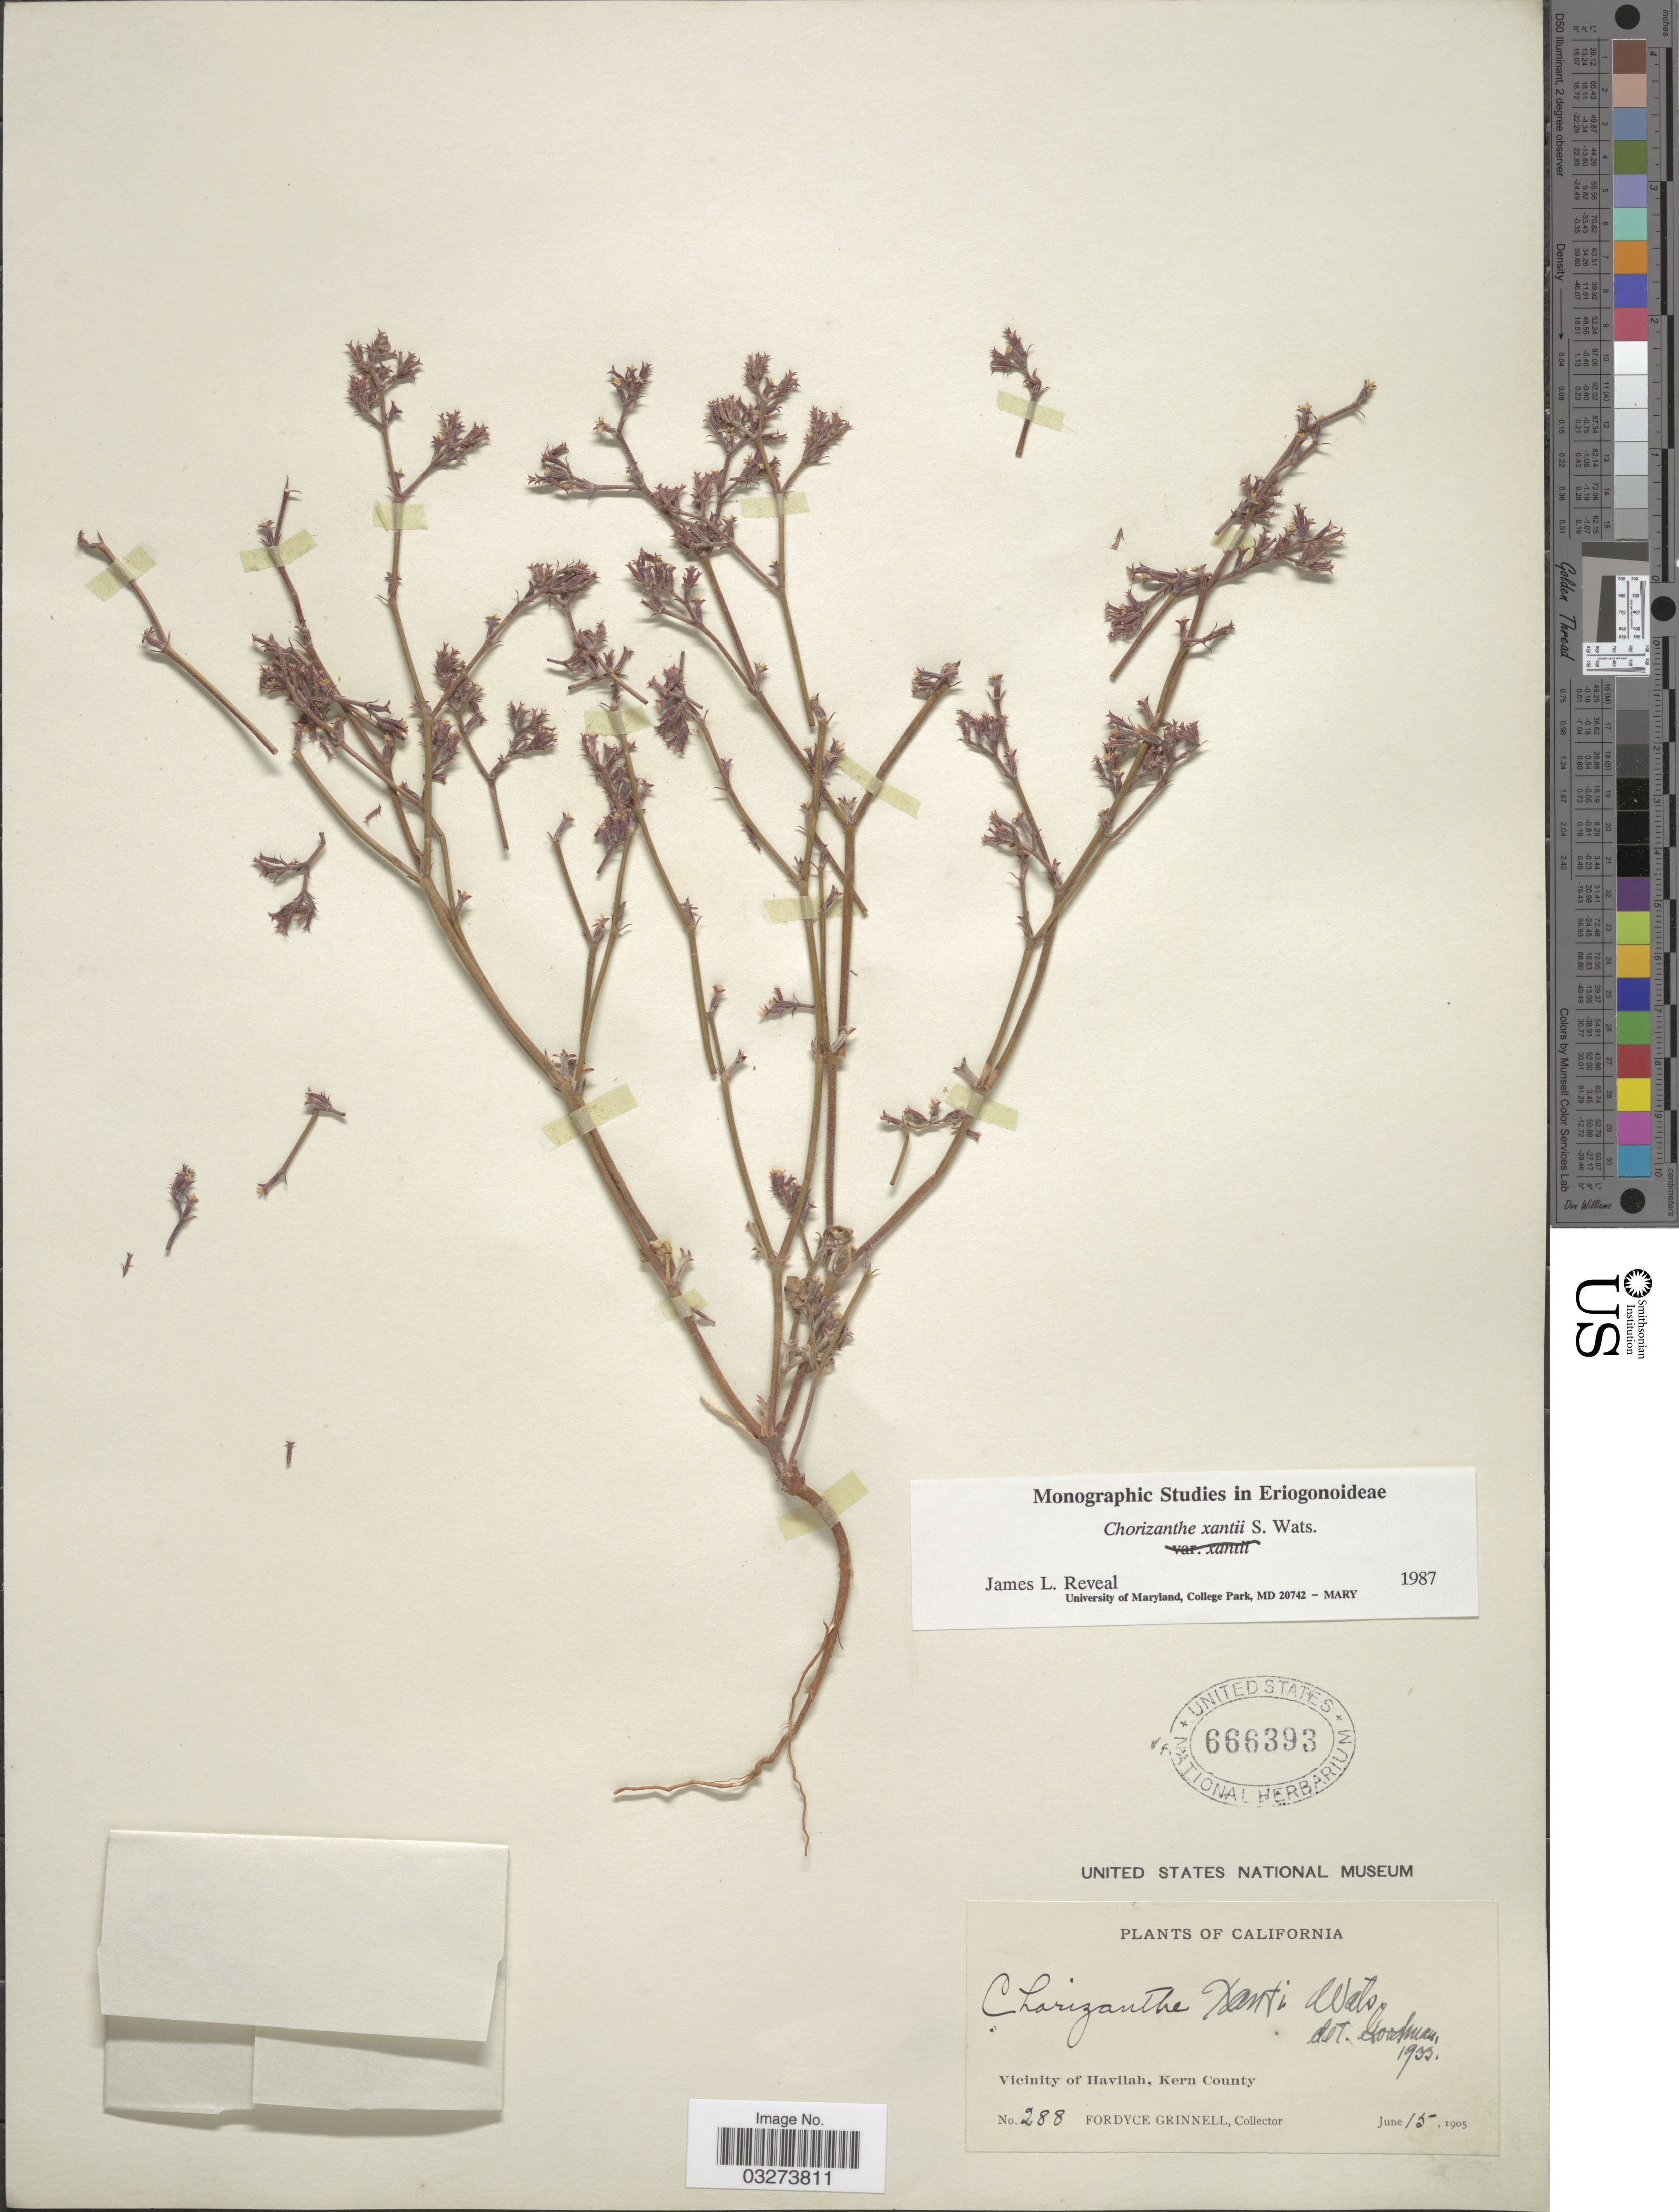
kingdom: Plantae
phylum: Tracheophyta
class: Magnoliopsida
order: Caryophyllales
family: Polygonaceae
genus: Chorizanthe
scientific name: Chorizanthe xanti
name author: S. Watson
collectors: F. Grinnell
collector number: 288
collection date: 1905-06-15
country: United States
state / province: California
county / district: Kern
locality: Vicinity of Havilah, Kern County.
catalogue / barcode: US 666393